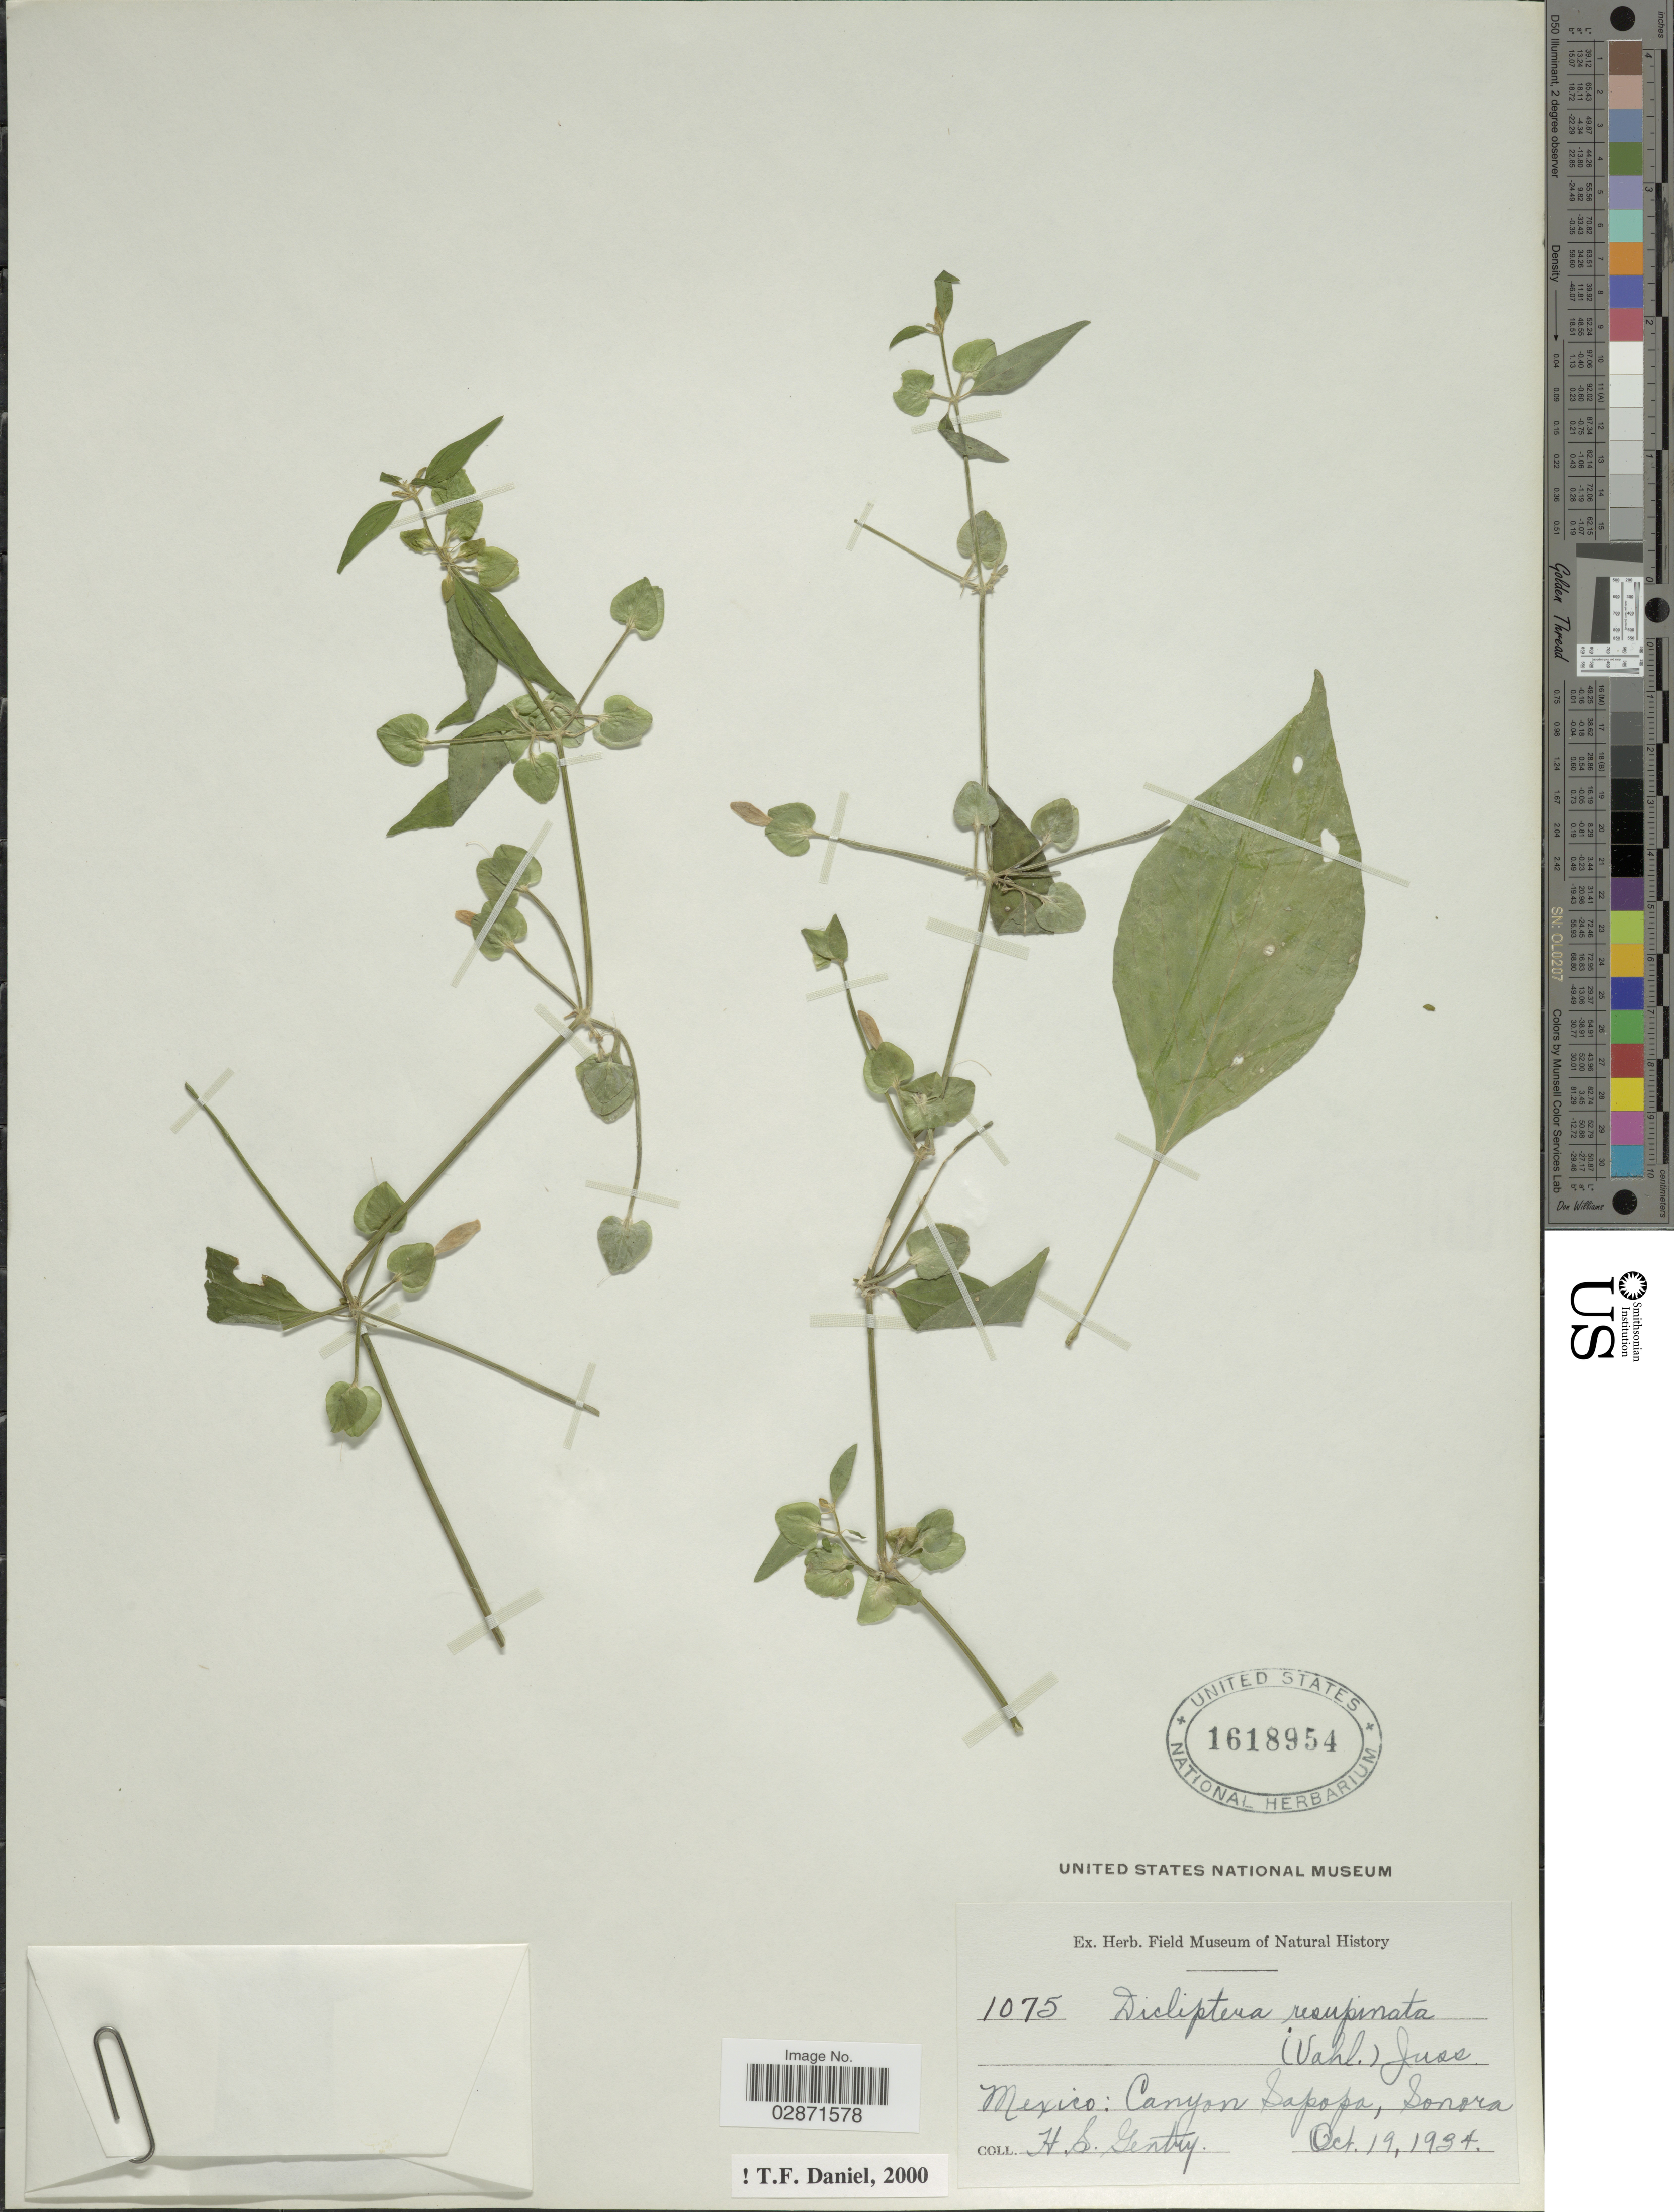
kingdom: Plantae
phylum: Tracheophyta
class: Magnoliopsida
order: Lamiales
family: Acanthaceae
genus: Dicliptera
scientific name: Dicliptera resupinata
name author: (Vahl) Juss.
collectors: H. S. Gentry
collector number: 1075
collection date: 1934-10-19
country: Mexico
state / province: Sonora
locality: Canyon Sapopa, Sonora.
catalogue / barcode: US 1618954